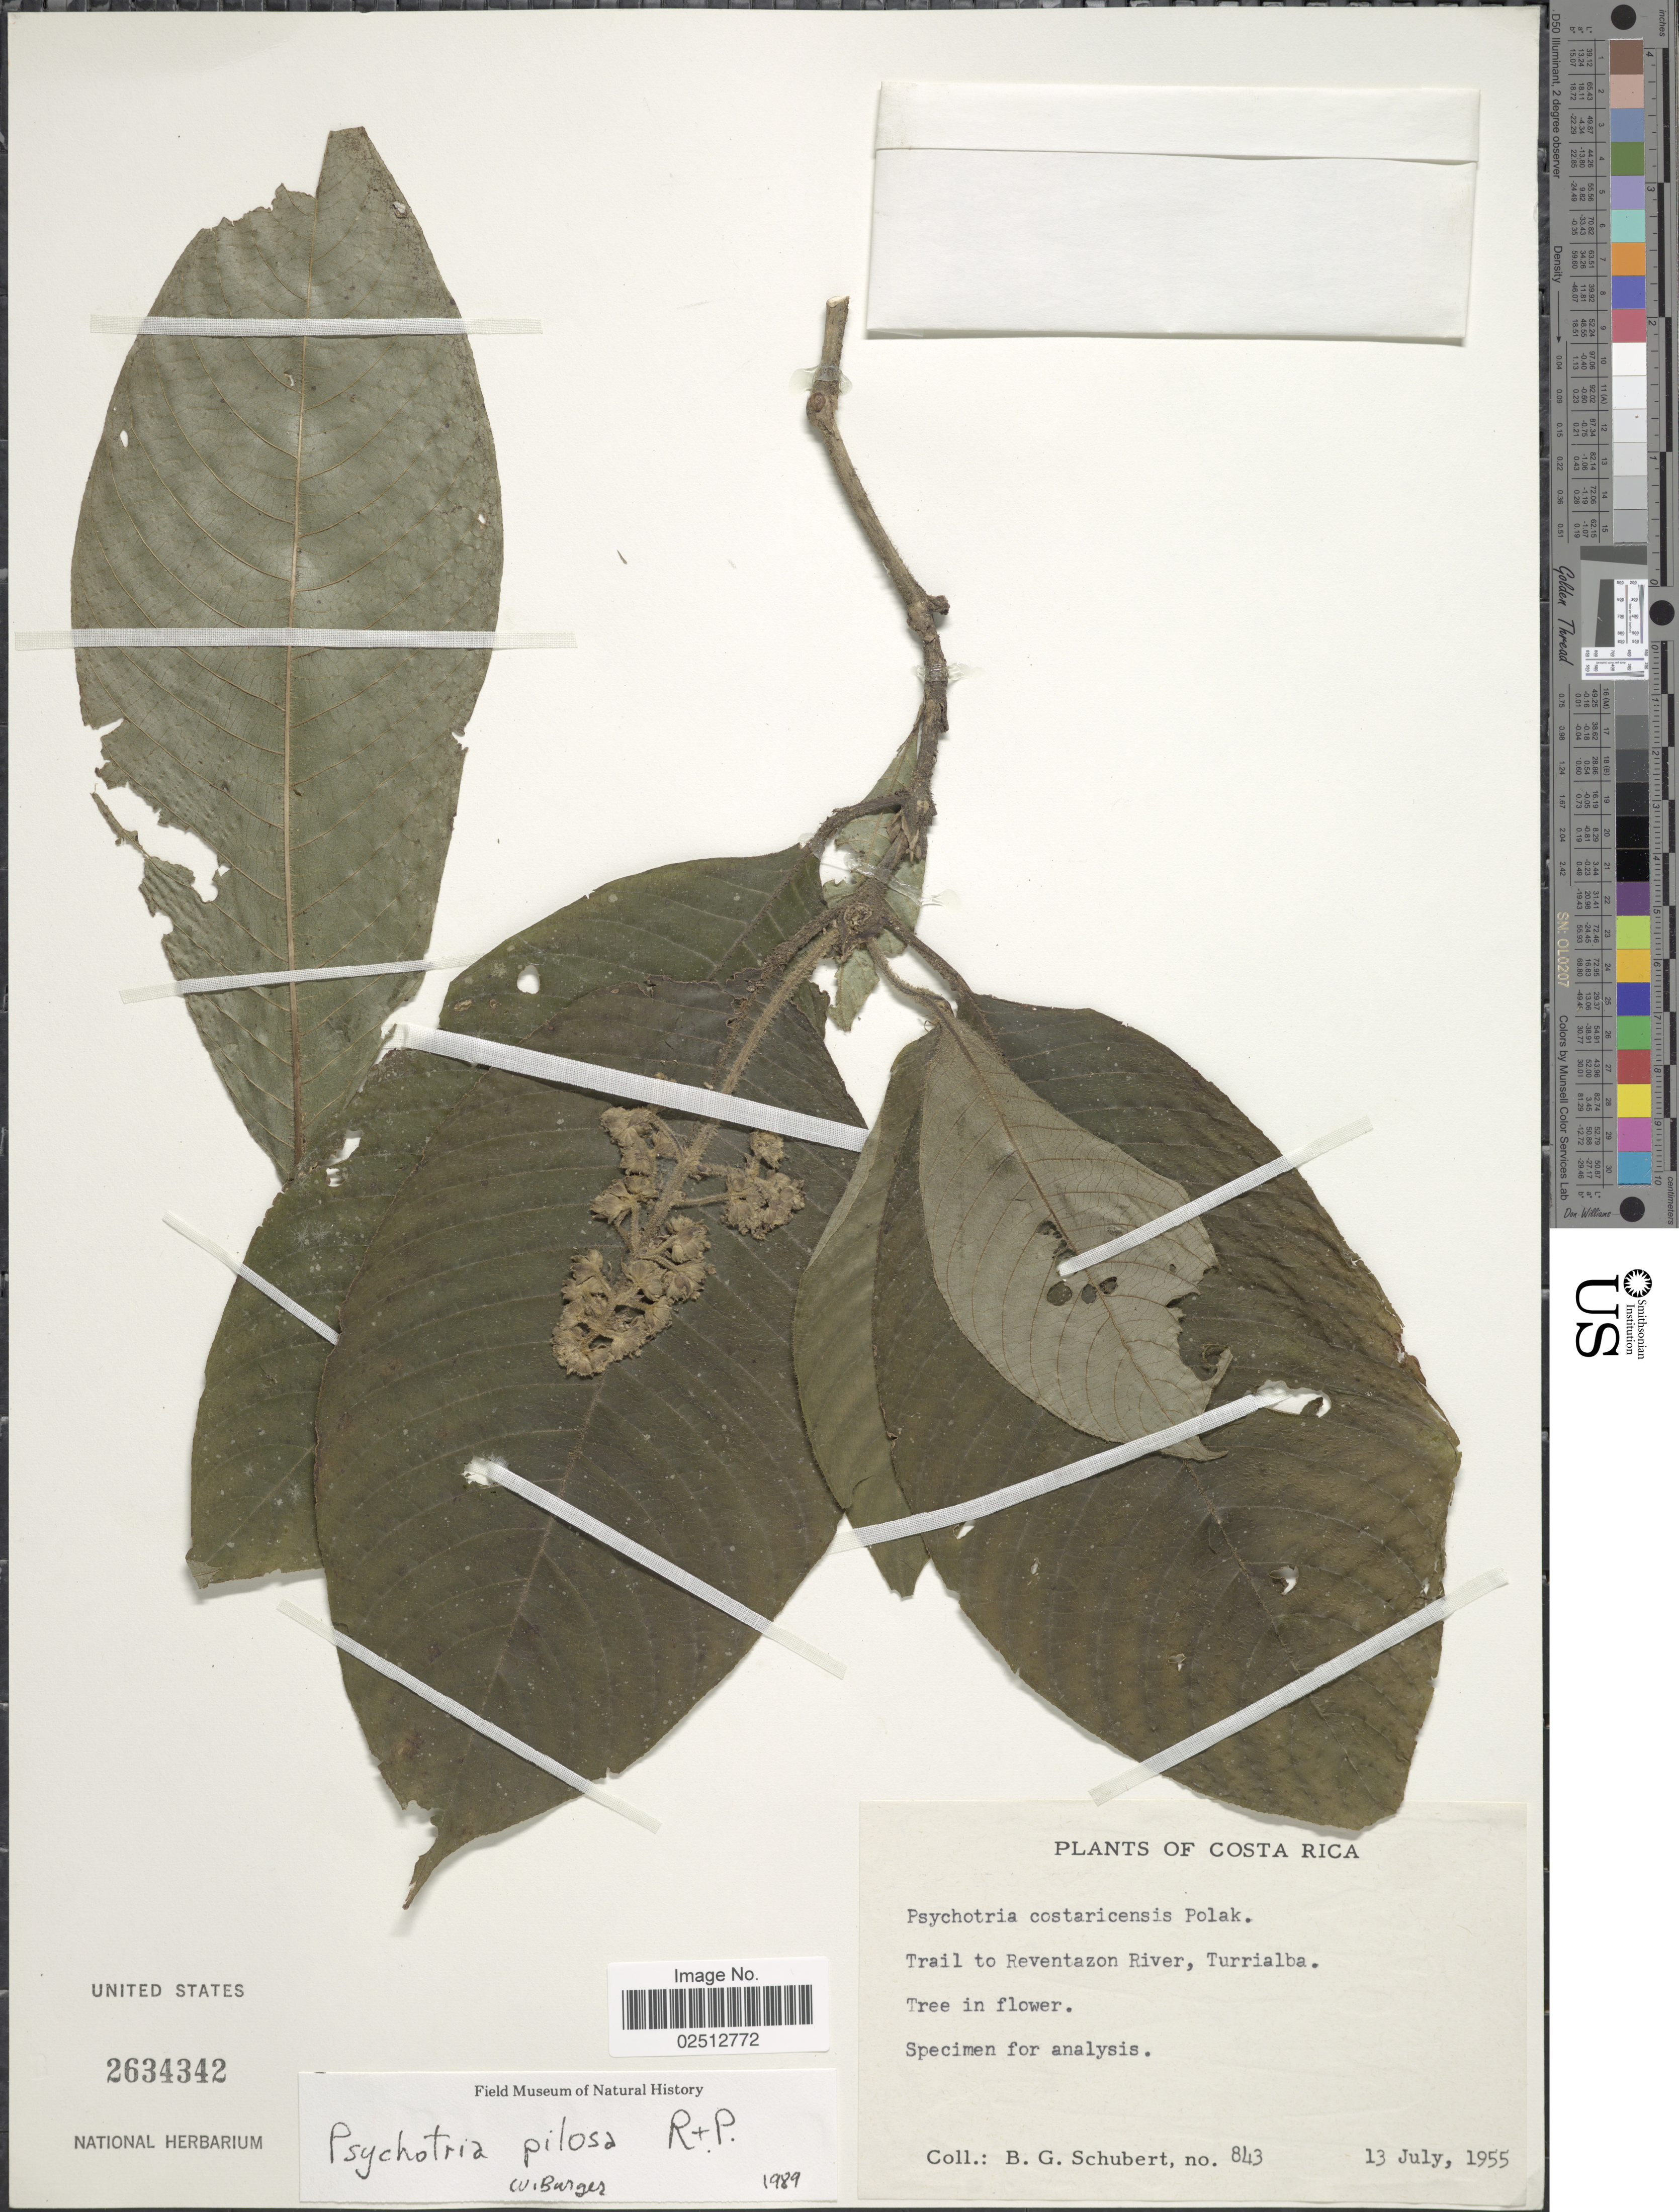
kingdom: Plantae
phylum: Tracheophyta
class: Magnoliopsida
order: Gentianales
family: Rubiaceae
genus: Psychotria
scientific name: Psychotria pilosa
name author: Ruiz & Pav.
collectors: B. Schubert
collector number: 843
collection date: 1955-07-13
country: Costa Rica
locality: Trail to Reventazon River, Turrialba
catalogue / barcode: US 2634342